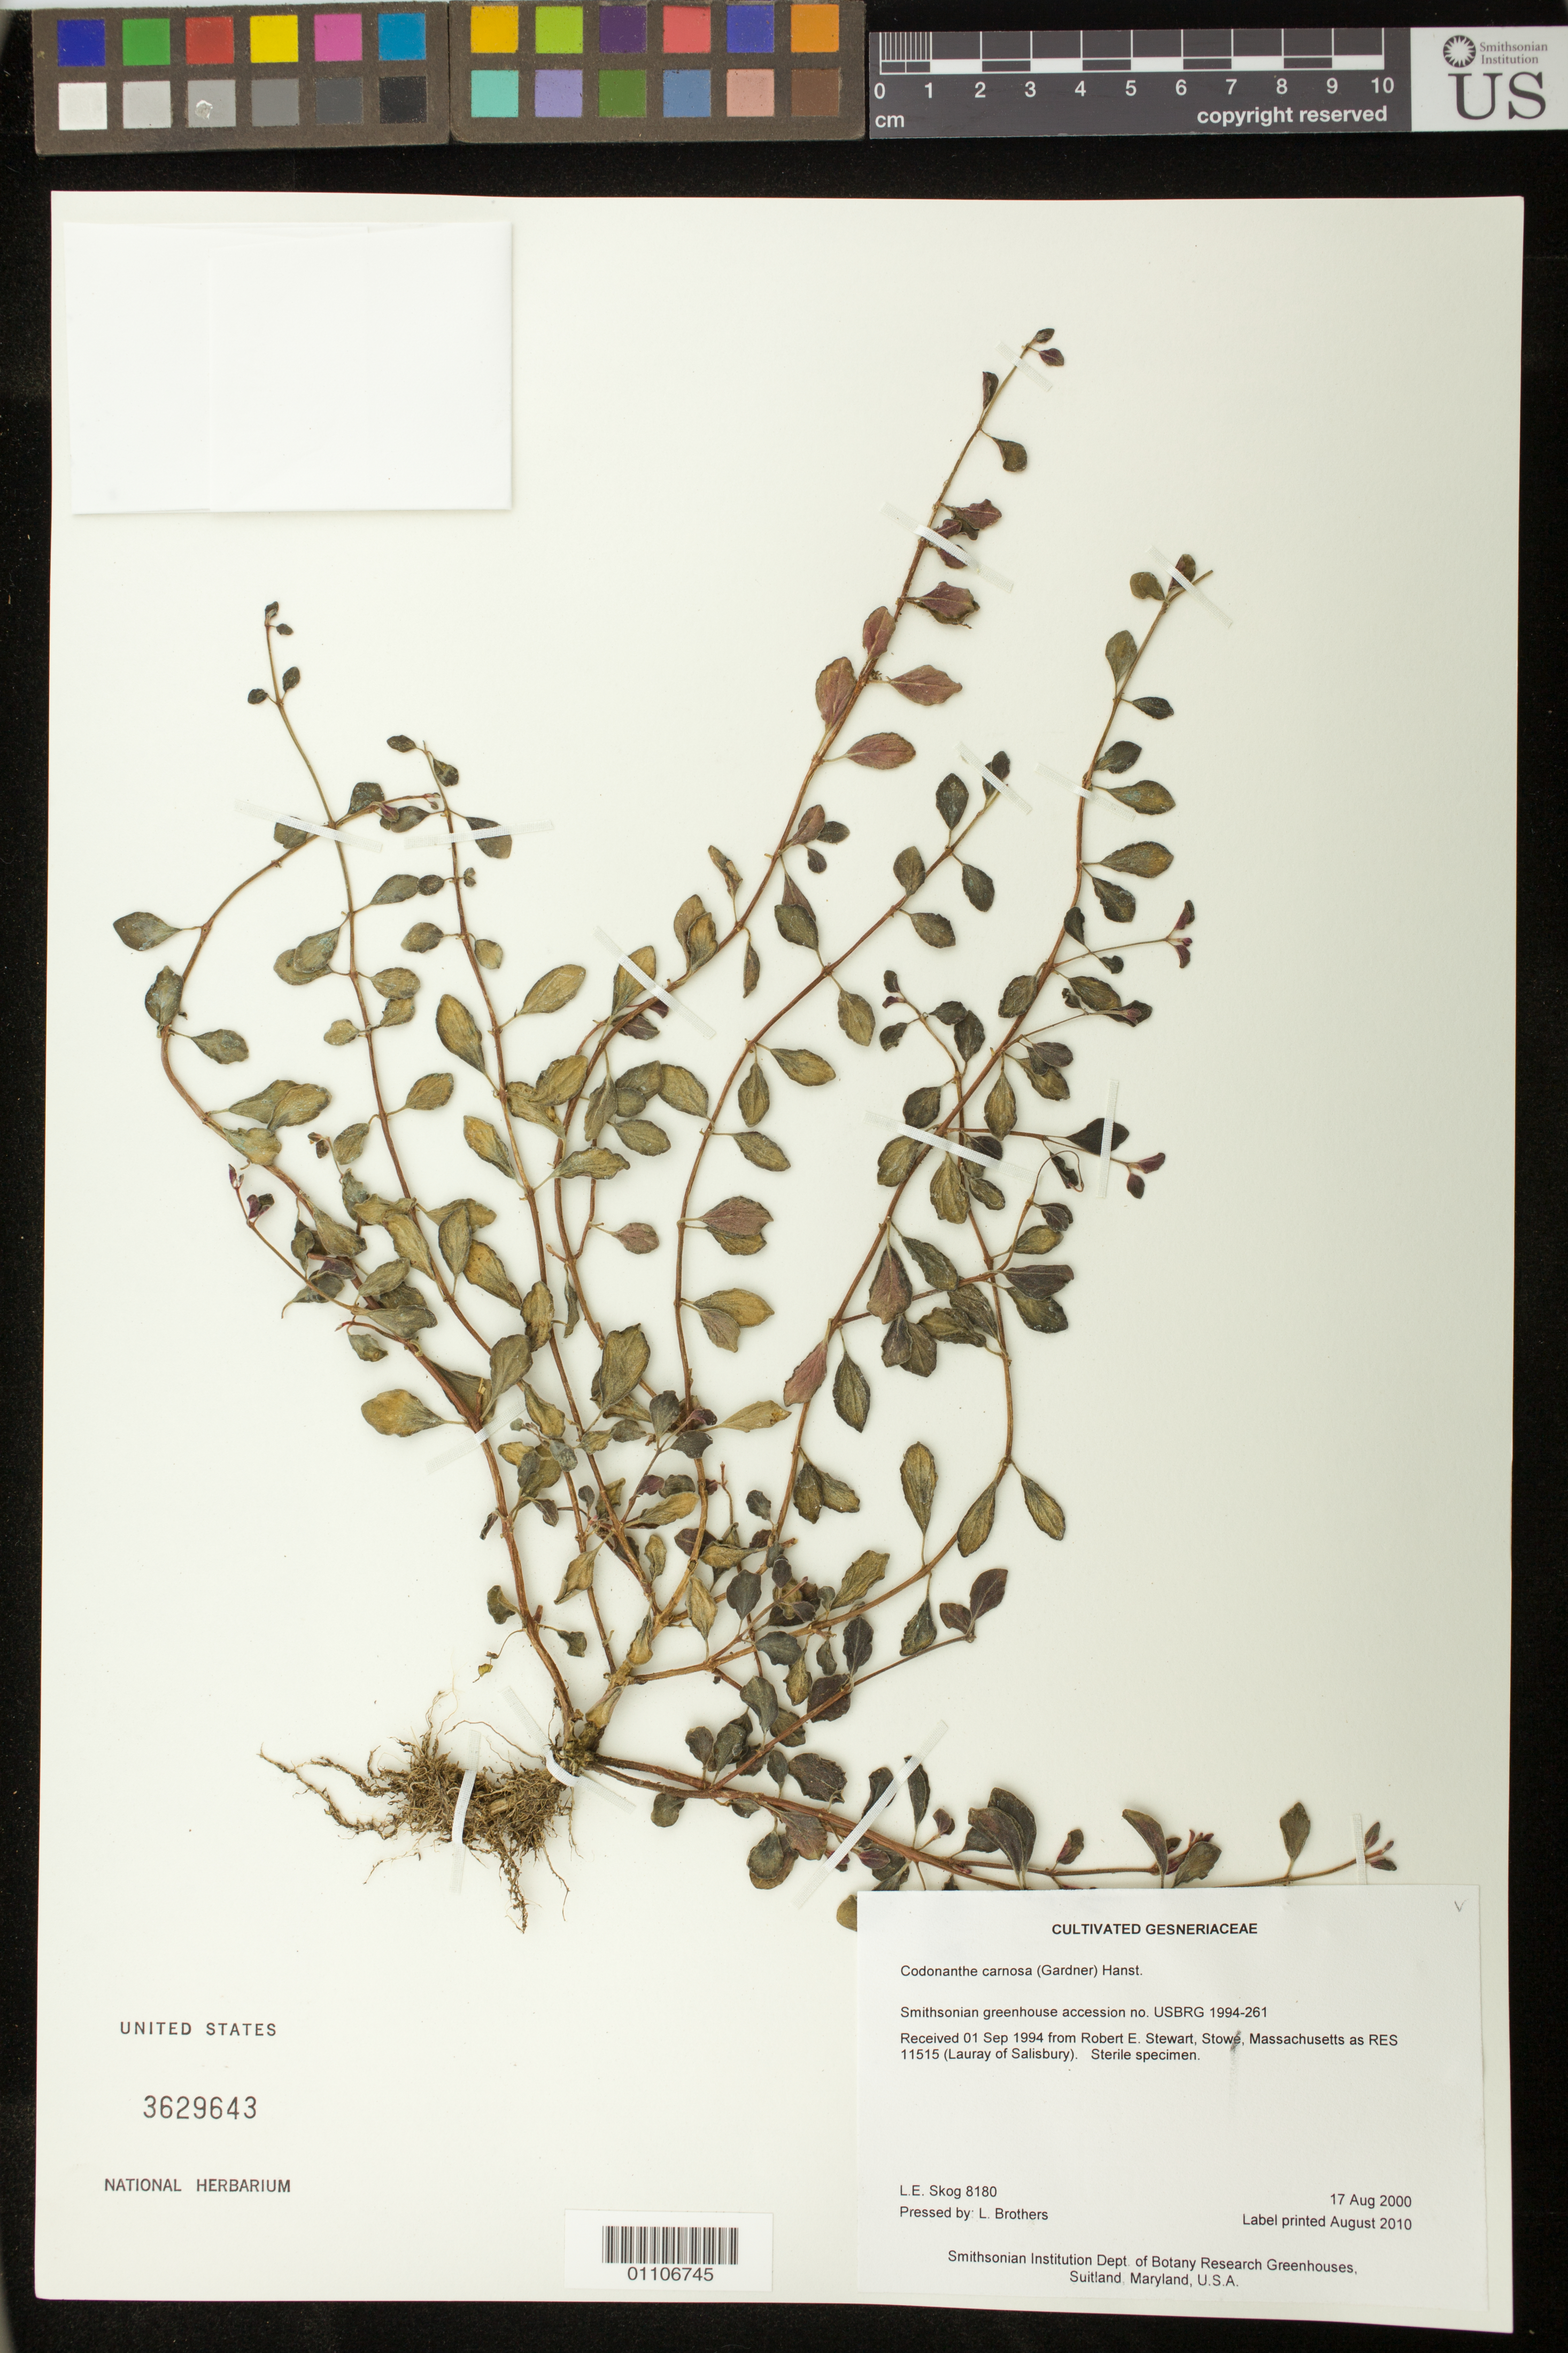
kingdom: Plantae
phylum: Tracheophyta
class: Magnoliopsida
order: Lamiales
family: Gesneriaceae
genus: Codonanthe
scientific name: Codonanthe carnosa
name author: (Gardner) Hanst.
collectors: L. E. Skog & L. Brothers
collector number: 8180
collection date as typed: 17 Aug 2000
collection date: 2000-08-17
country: United States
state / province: Maryland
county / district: Prince George's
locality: Smithsonian Institution Dept. of Botany Research Greenhouses, Suitland, Maryland, U.S.A.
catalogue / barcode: US 3629643